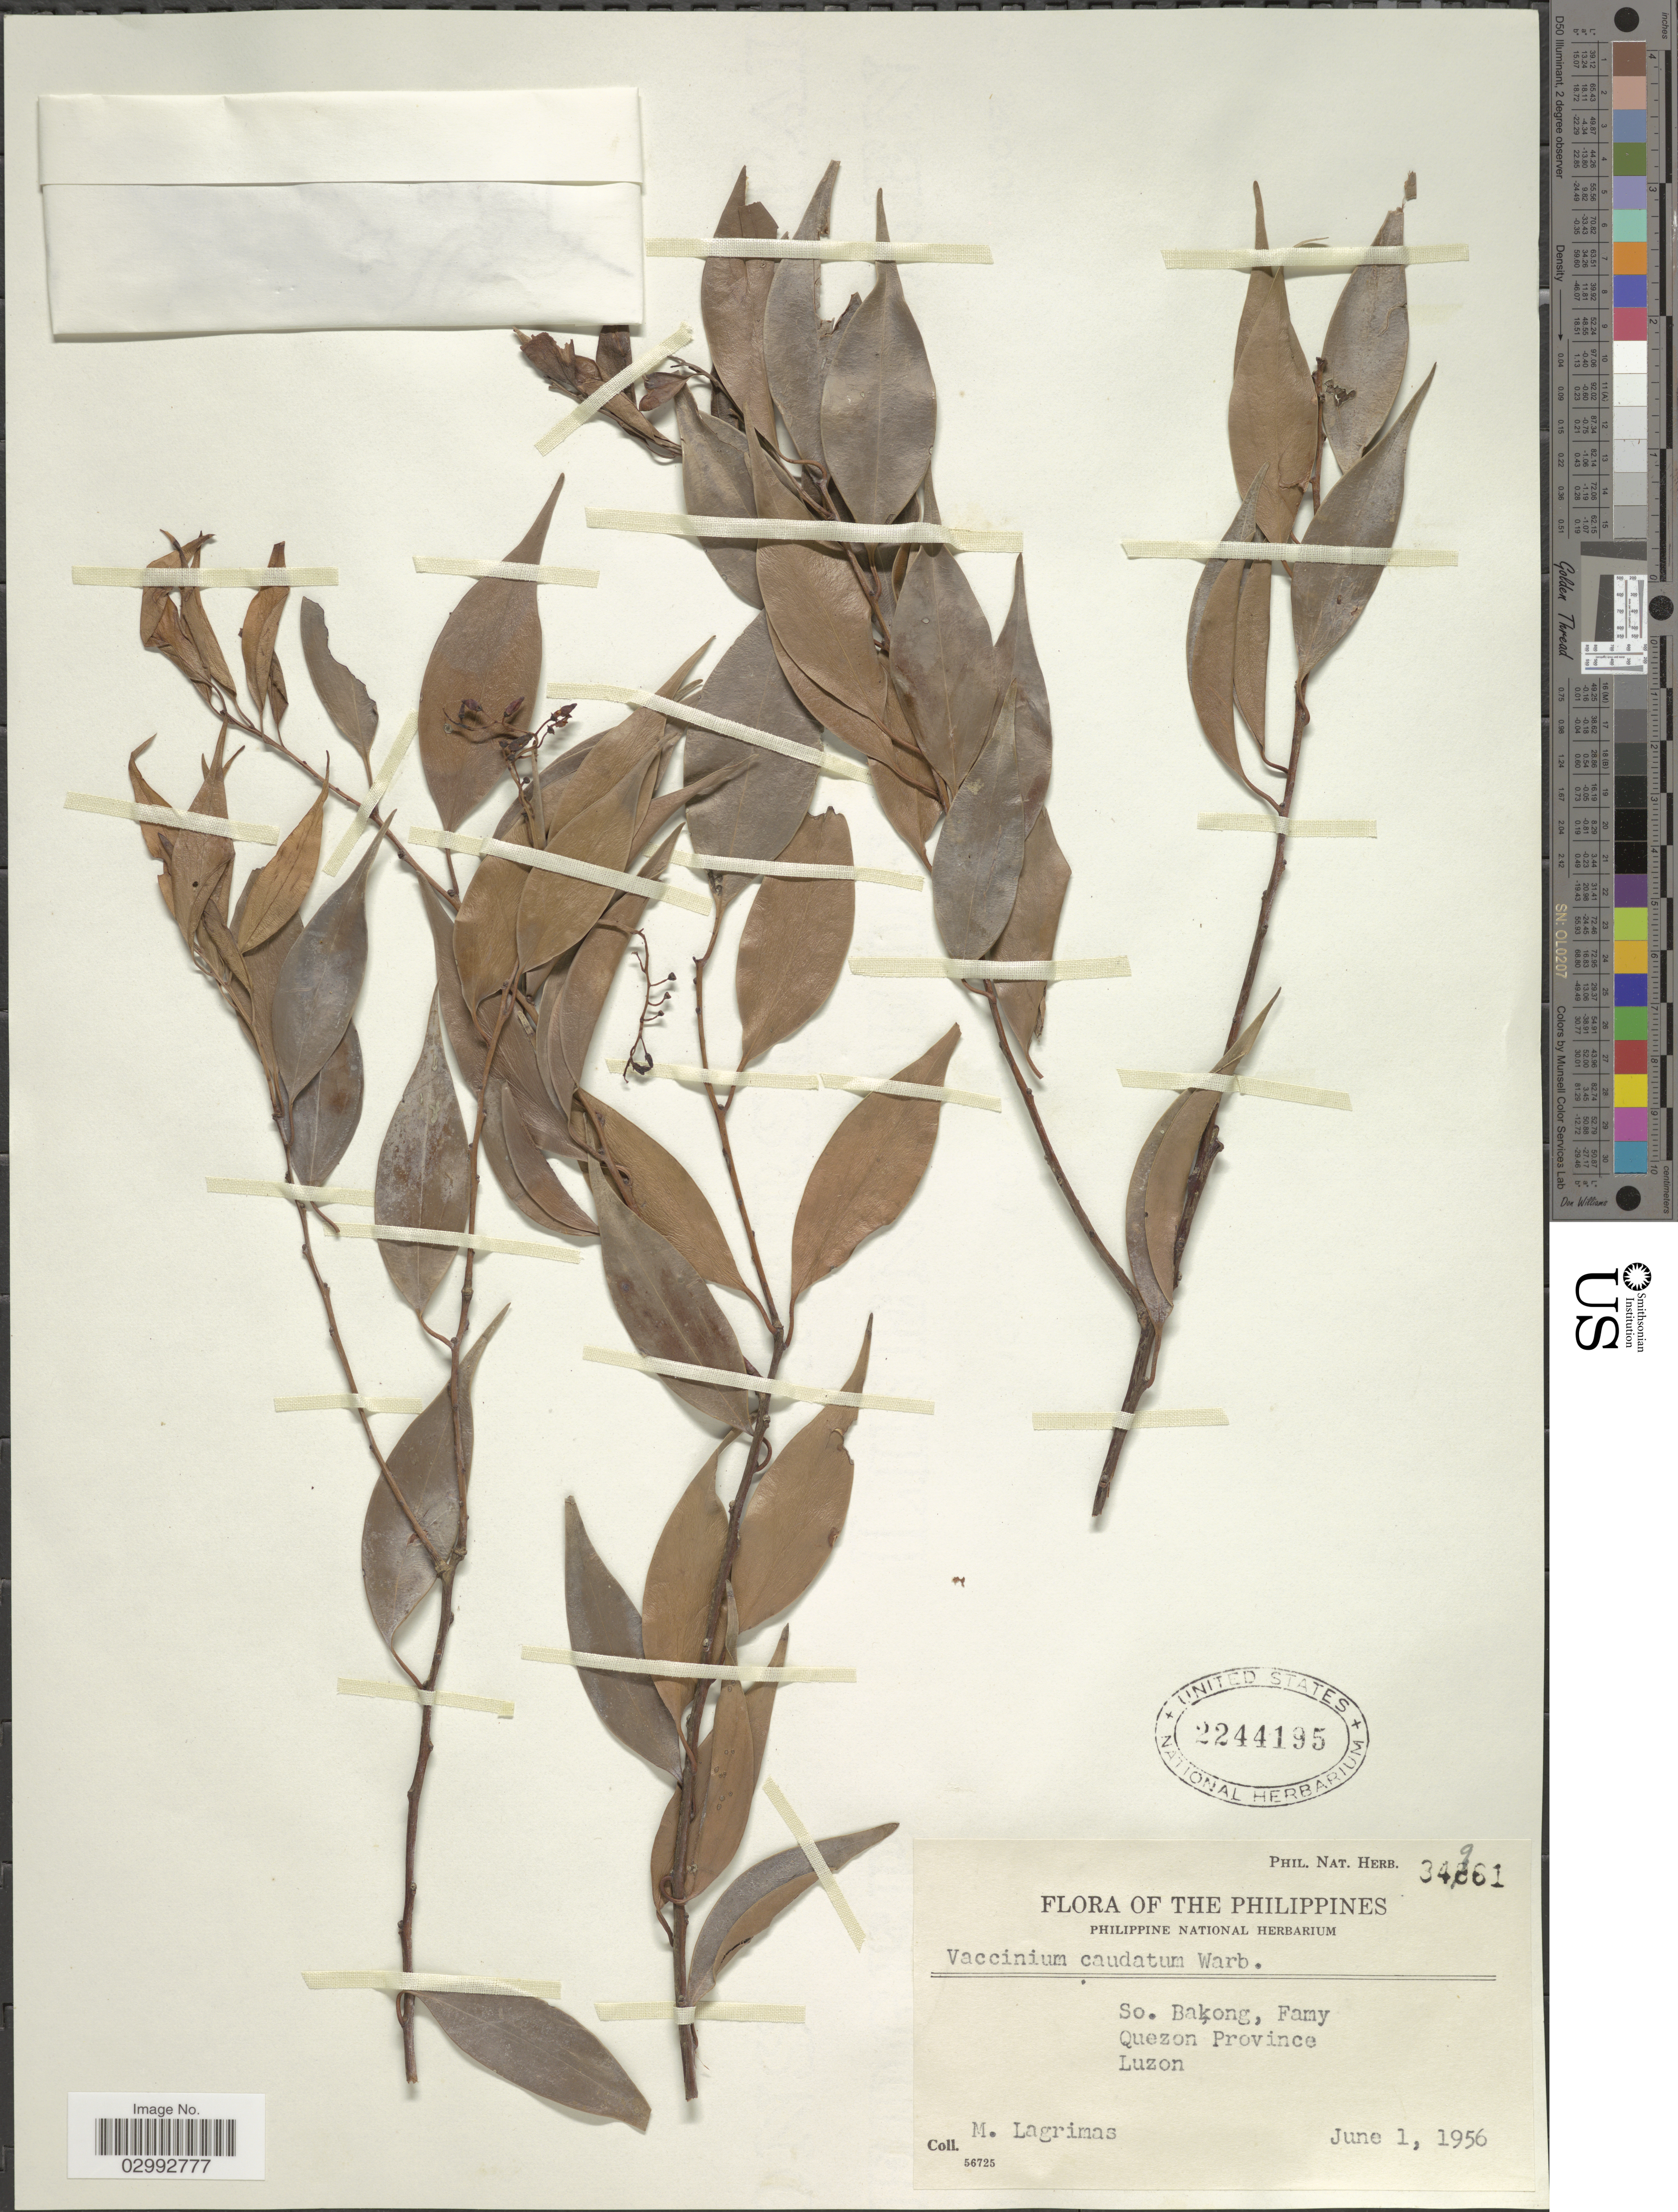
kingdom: Plantae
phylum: Tracheophyta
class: Magnoliopsida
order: Ericales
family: Ericaceae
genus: Vaccinium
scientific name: Vaccinium caudatum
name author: Warb.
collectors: M. Lagrimas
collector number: Phil. Nat. Herb. 34961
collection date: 1956-06-01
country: Philippines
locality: So. Bakong, Famy, Quezon Province, Luzon.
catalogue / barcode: US 2244195